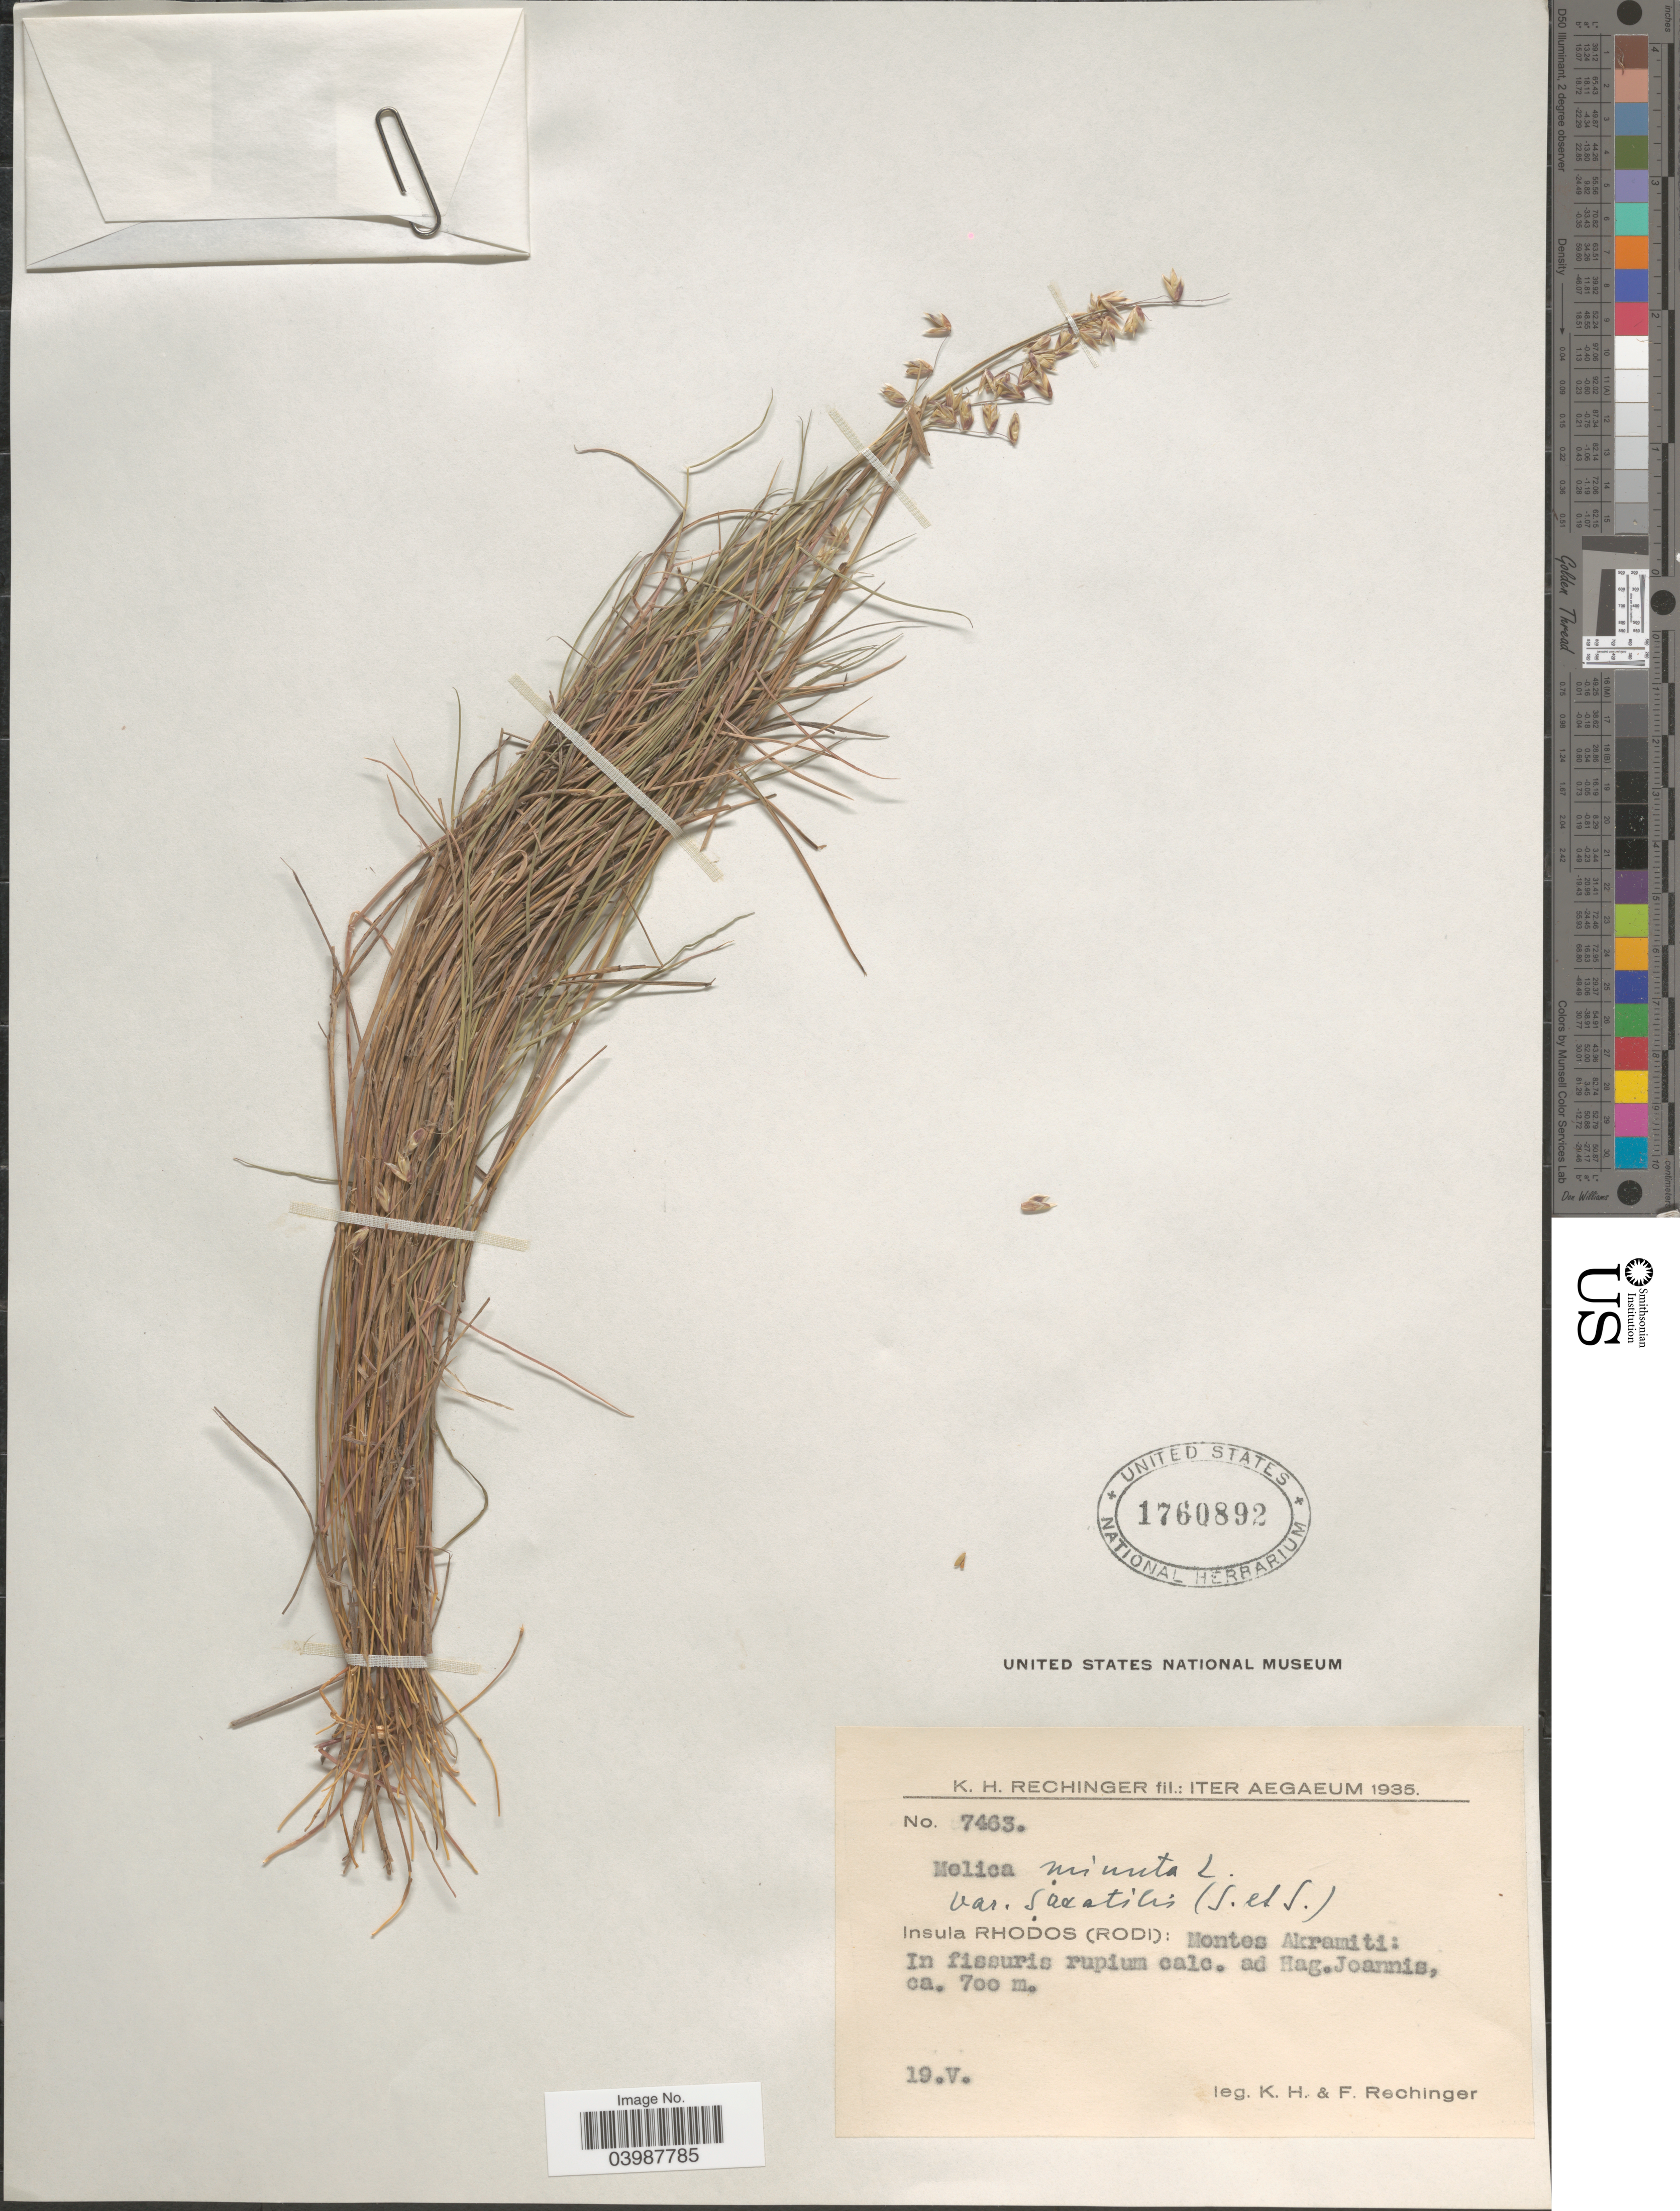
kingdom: Plantae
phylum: Tracheophyta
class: Liliopsida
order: Poales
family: Poaceae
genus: Melica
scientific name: Melica minuta subsp. minuta var. saxatilis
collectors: K. H. Rechinger & F. Rechinger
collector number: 7463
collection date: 1935-05-19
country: Greece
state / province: South Aegean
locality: Insula Rhodos (Rodi): Montes Akramiti: In fissuris rupium calc. ad Hag. Joannis.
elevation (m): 700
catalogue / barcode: US 1760892